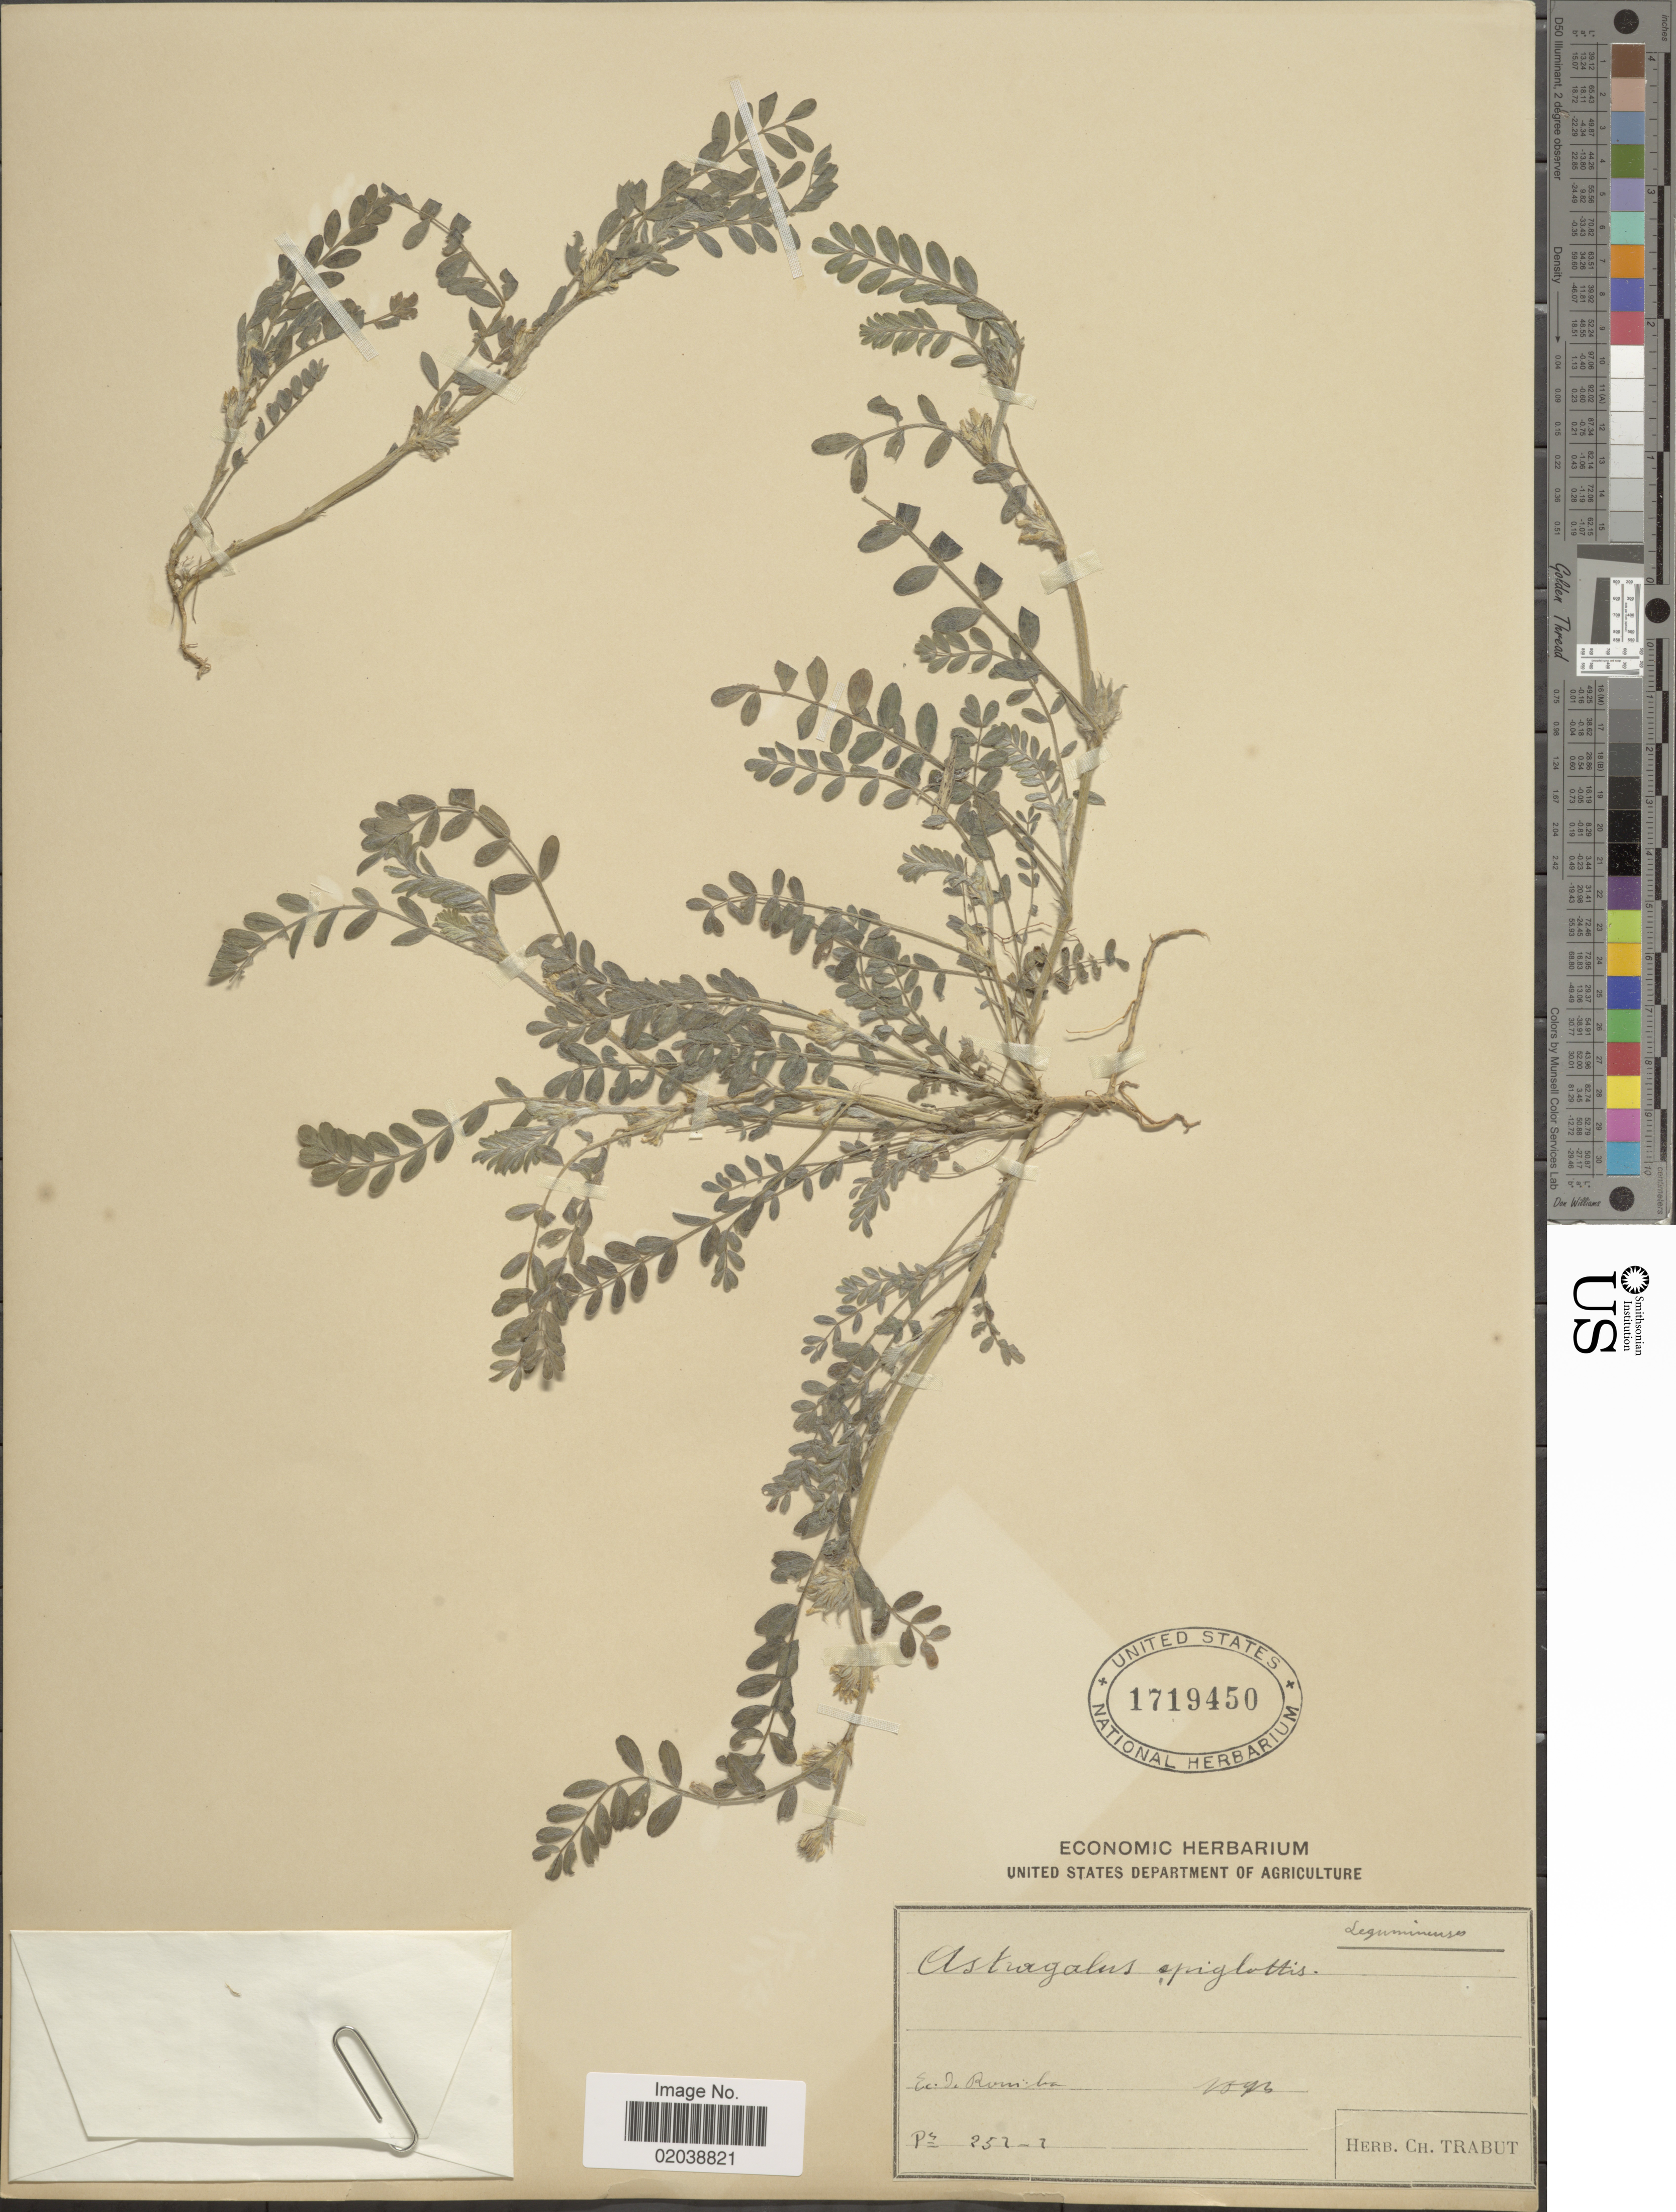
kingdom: Plantae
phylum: Tracheophyta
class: Magnoliopsida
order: Fabales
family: Fabaceae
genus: Astragalus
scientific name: Astragalus epiglottis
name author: L.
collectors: Ex herb. Ch. Trabut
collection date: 1893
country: Algeria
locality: Ec de Rouïba.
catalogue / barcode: US 1719450